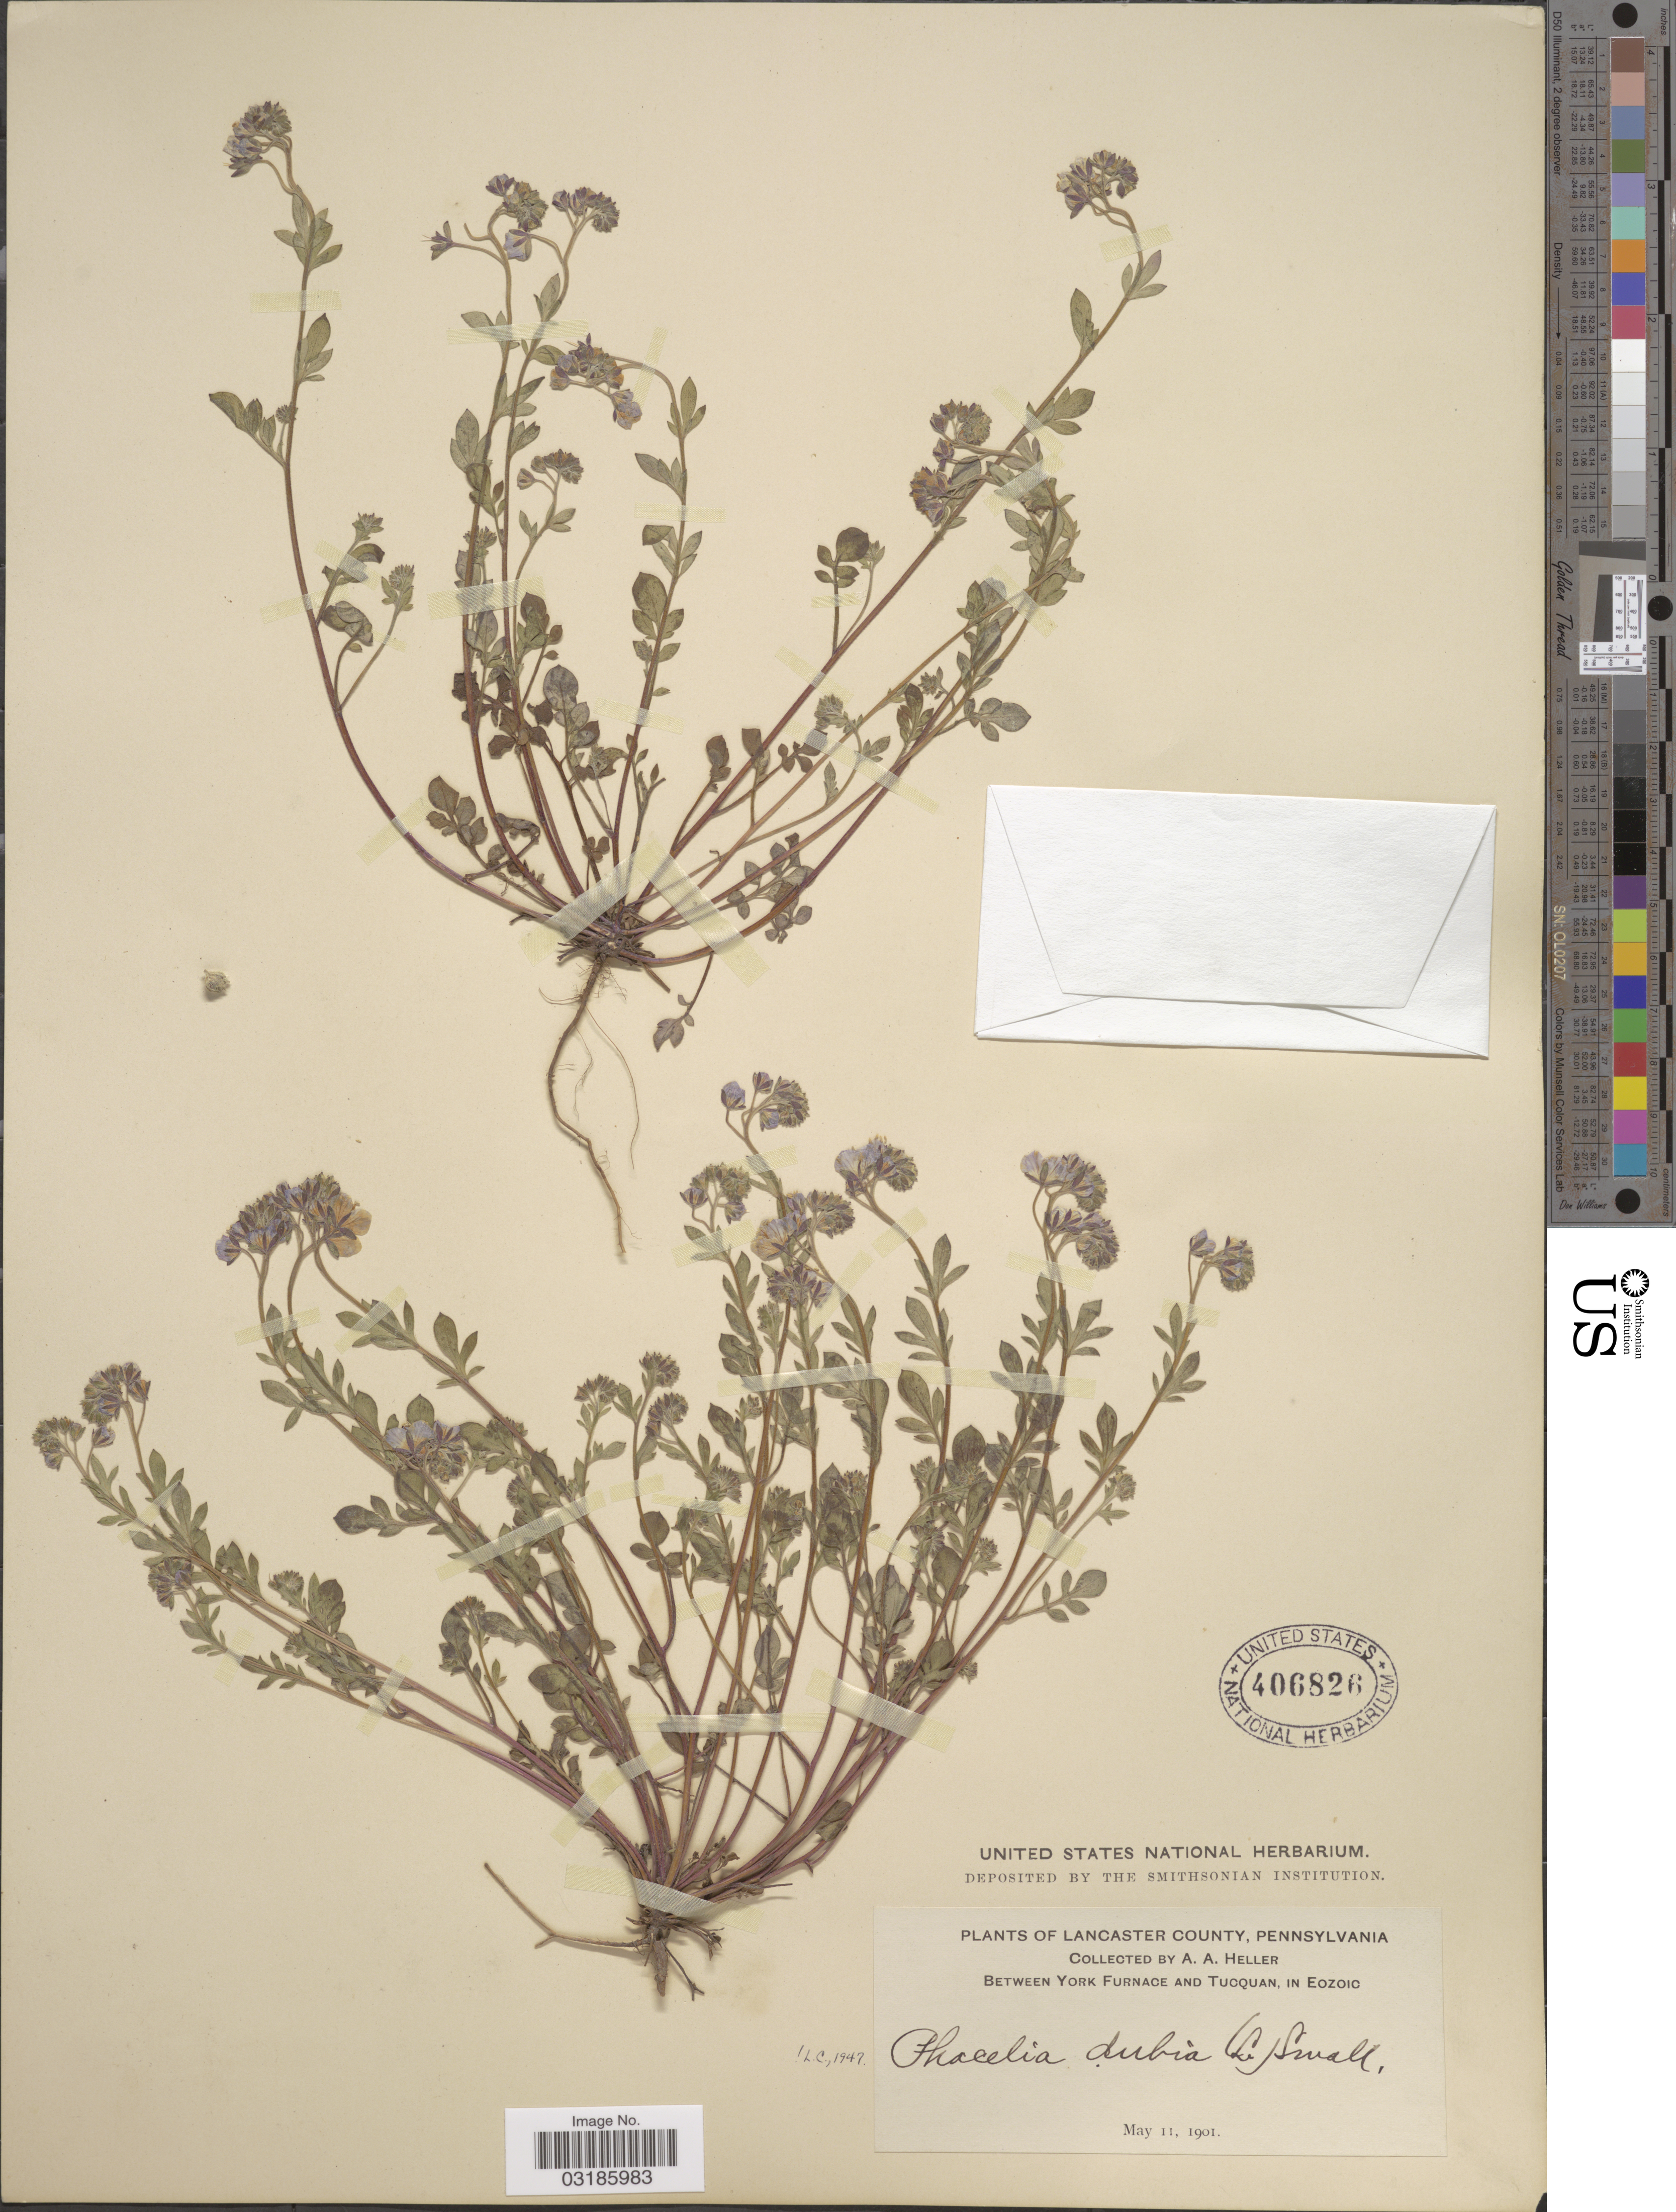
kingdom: Plantae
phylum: Tracheophyta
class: Magnoliopsida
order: Boraginales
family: Hydrophyllaceae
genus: Phacelia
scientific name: Phacelia dubia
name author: (L.) Trel.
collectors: A. A. Heller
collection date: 1901-05-11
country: United States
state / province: Pennsylvania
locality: Lancaster County. Between York Furnace and Tucquan, in Eozoic.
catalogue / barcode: US 406826